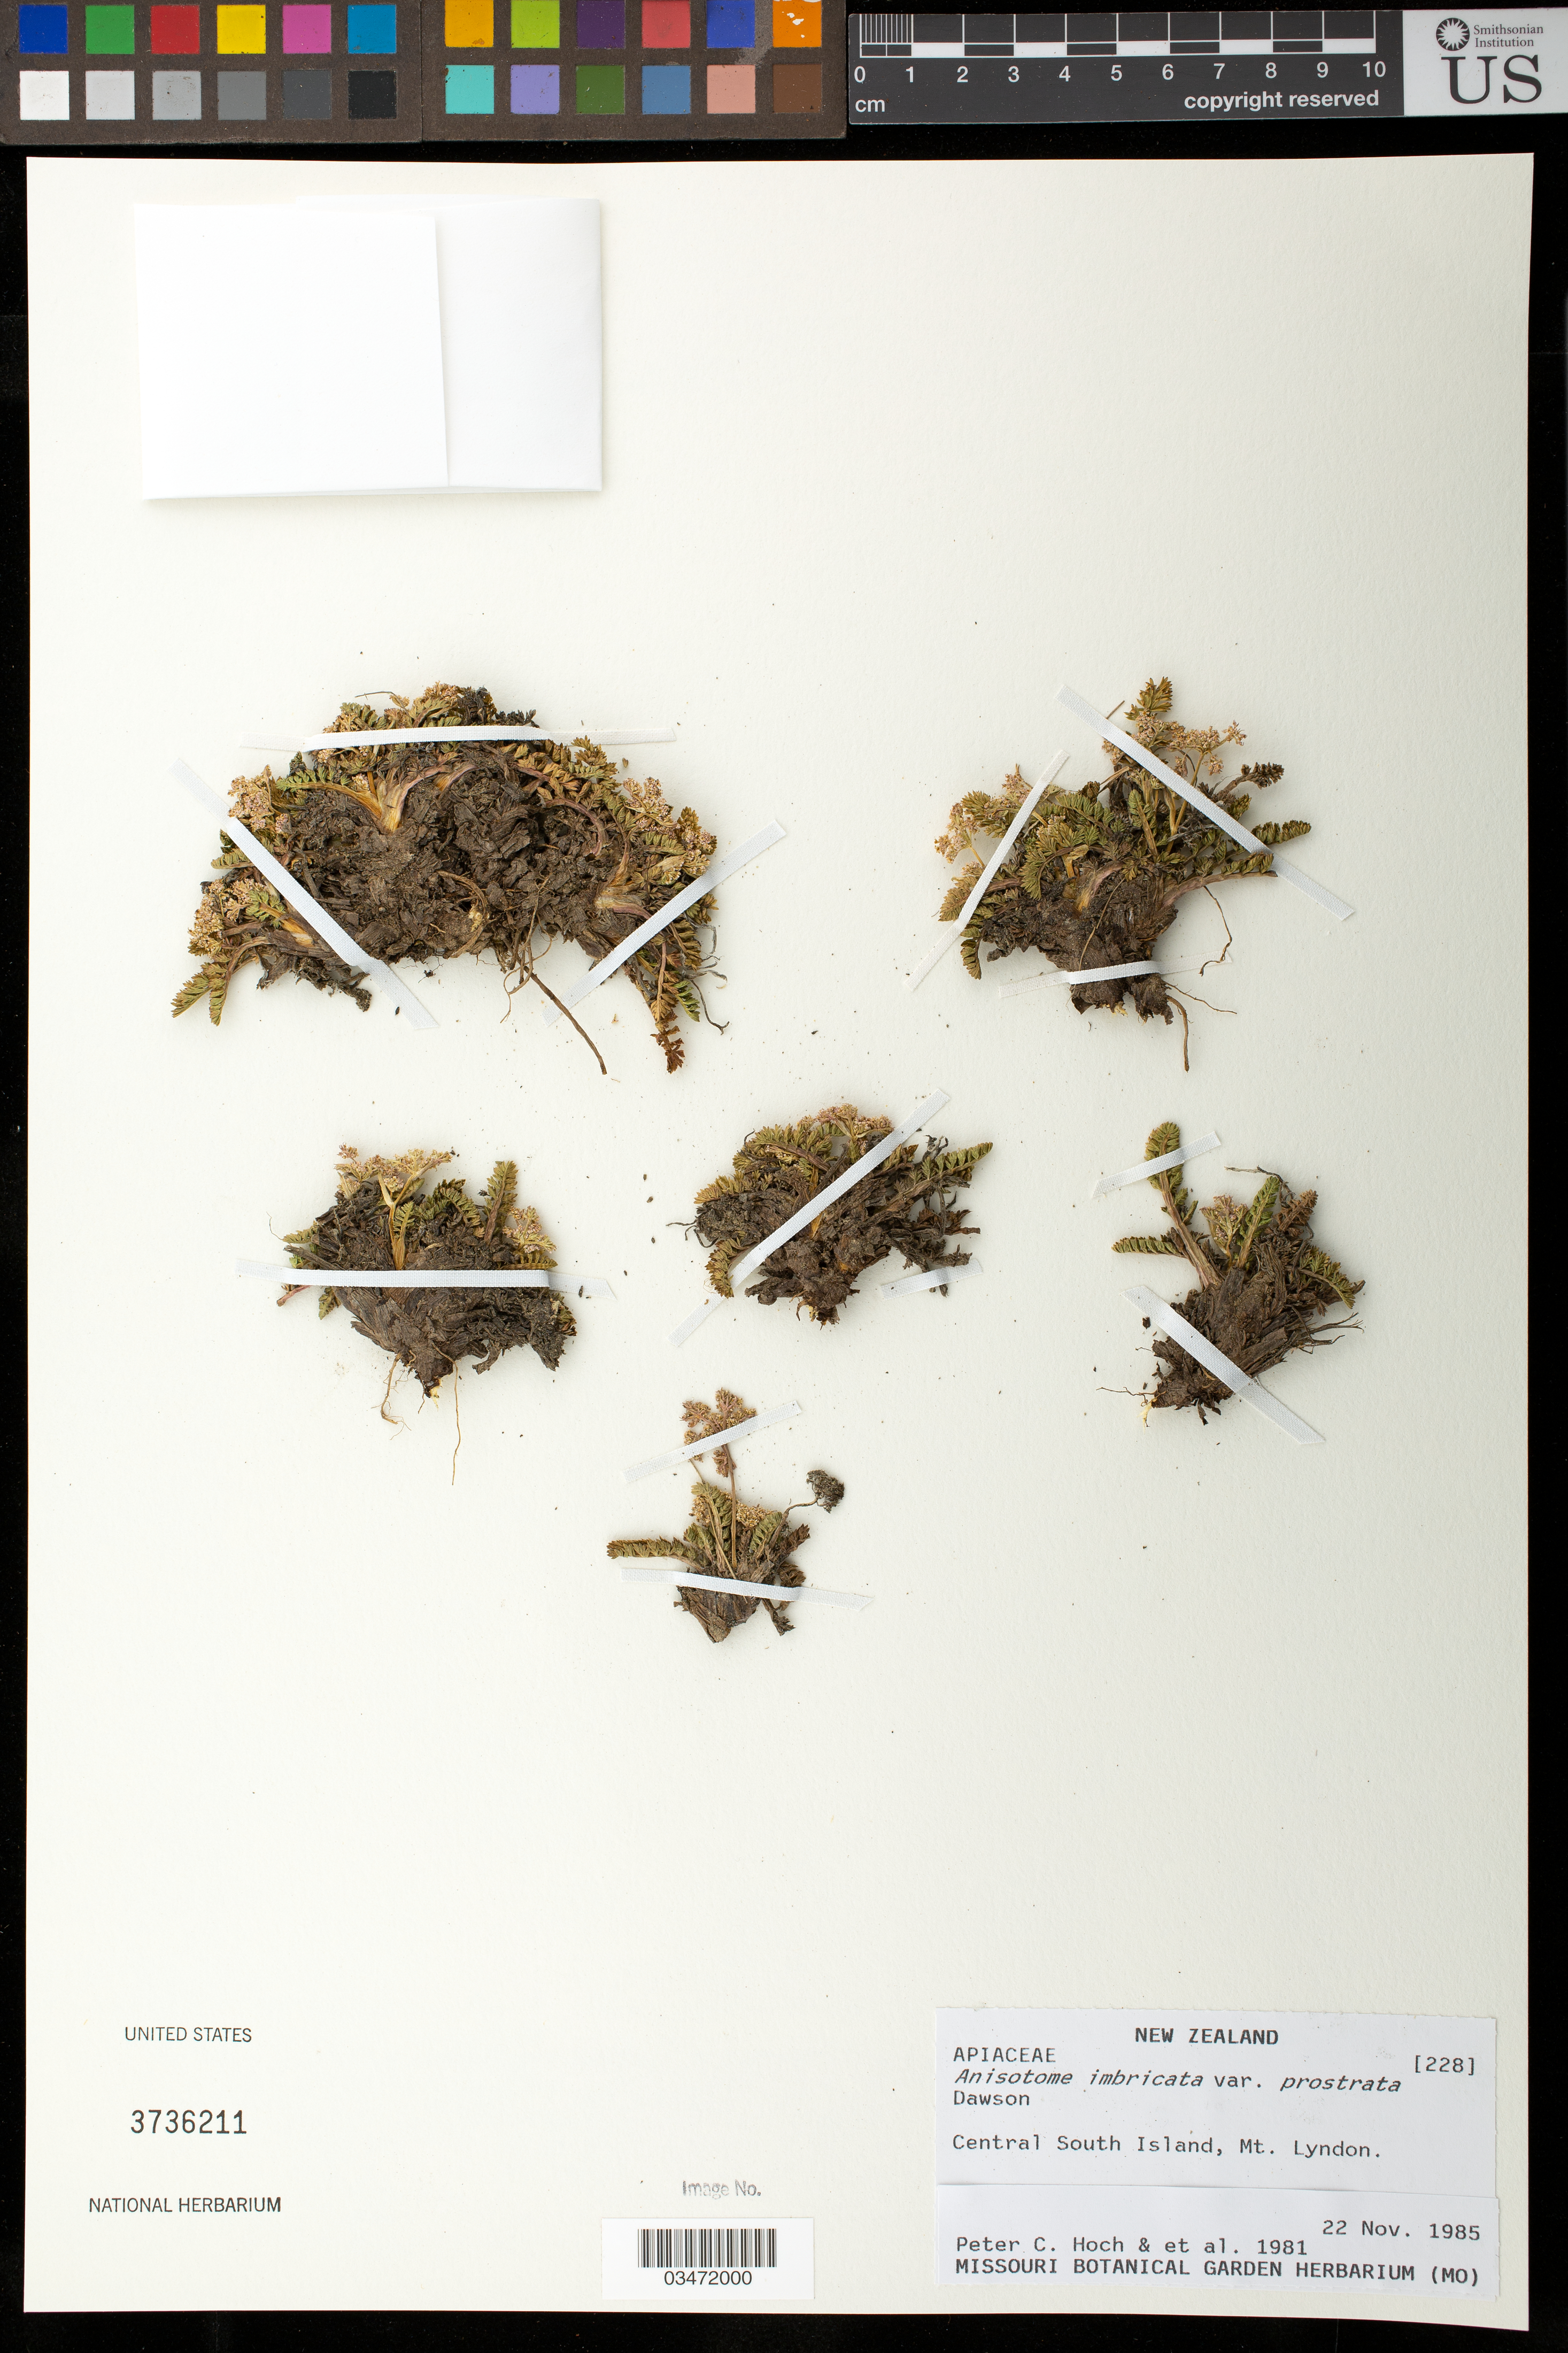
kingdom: Plantae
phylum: Tracheophyta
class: Magnoliopsida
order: Apiales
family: Apiaceae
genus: Anisotome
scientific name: Anisotome imbricata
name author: (Hook. f.) Cockayne ex Cheeseman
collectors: P. C. Hoch et al.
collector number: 1981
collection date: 1985-11-22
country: New Zealand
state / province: Canterbury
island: South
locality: Central South Island, Mt. Lyndon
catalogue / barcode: US 3736211